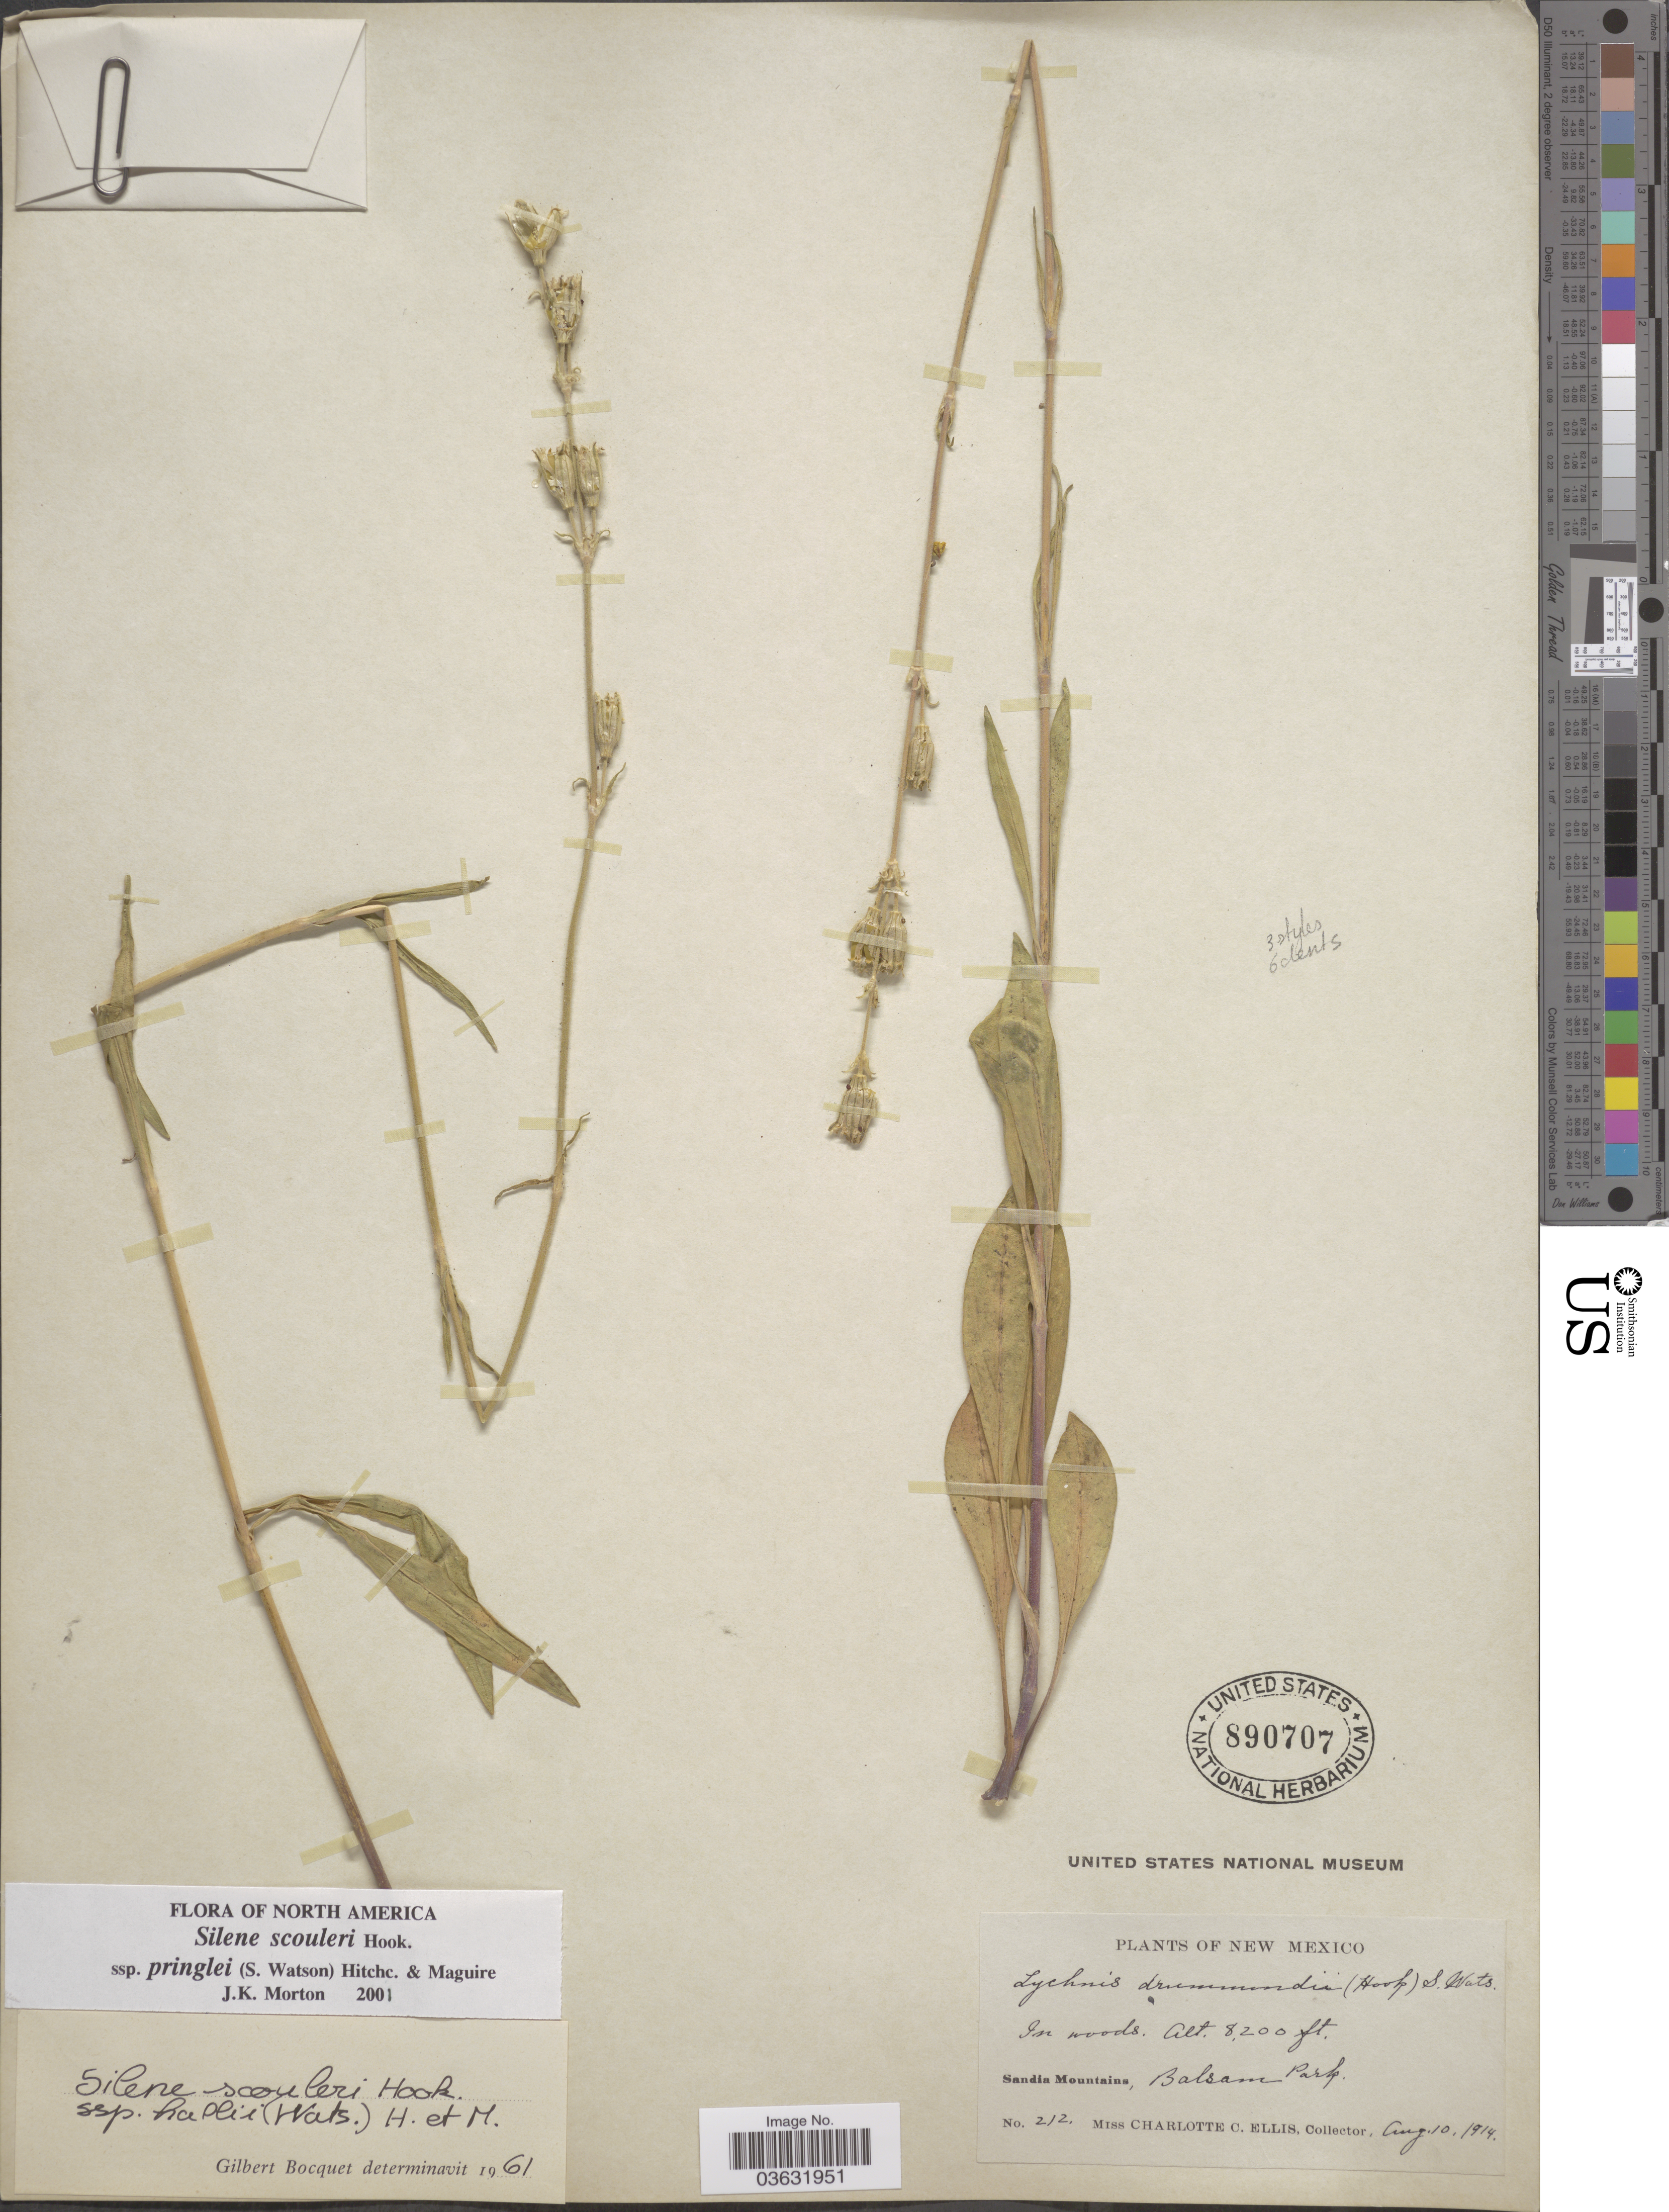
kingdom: Plantae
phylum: Tracheophyta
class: Magnoliopsida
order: Caryophyllales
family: Caryophyllaceae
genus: Silene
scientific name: Silene scouleri subsp. pringlei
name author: (S. Watson) C.L. Hitchc. & Maguire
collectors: C. C. Ellis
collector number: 212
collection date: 1914-08-10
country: United States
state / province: New Mexico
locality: Sandia Mountains, Balsam Park.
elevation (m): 2499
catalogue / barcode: US 890707